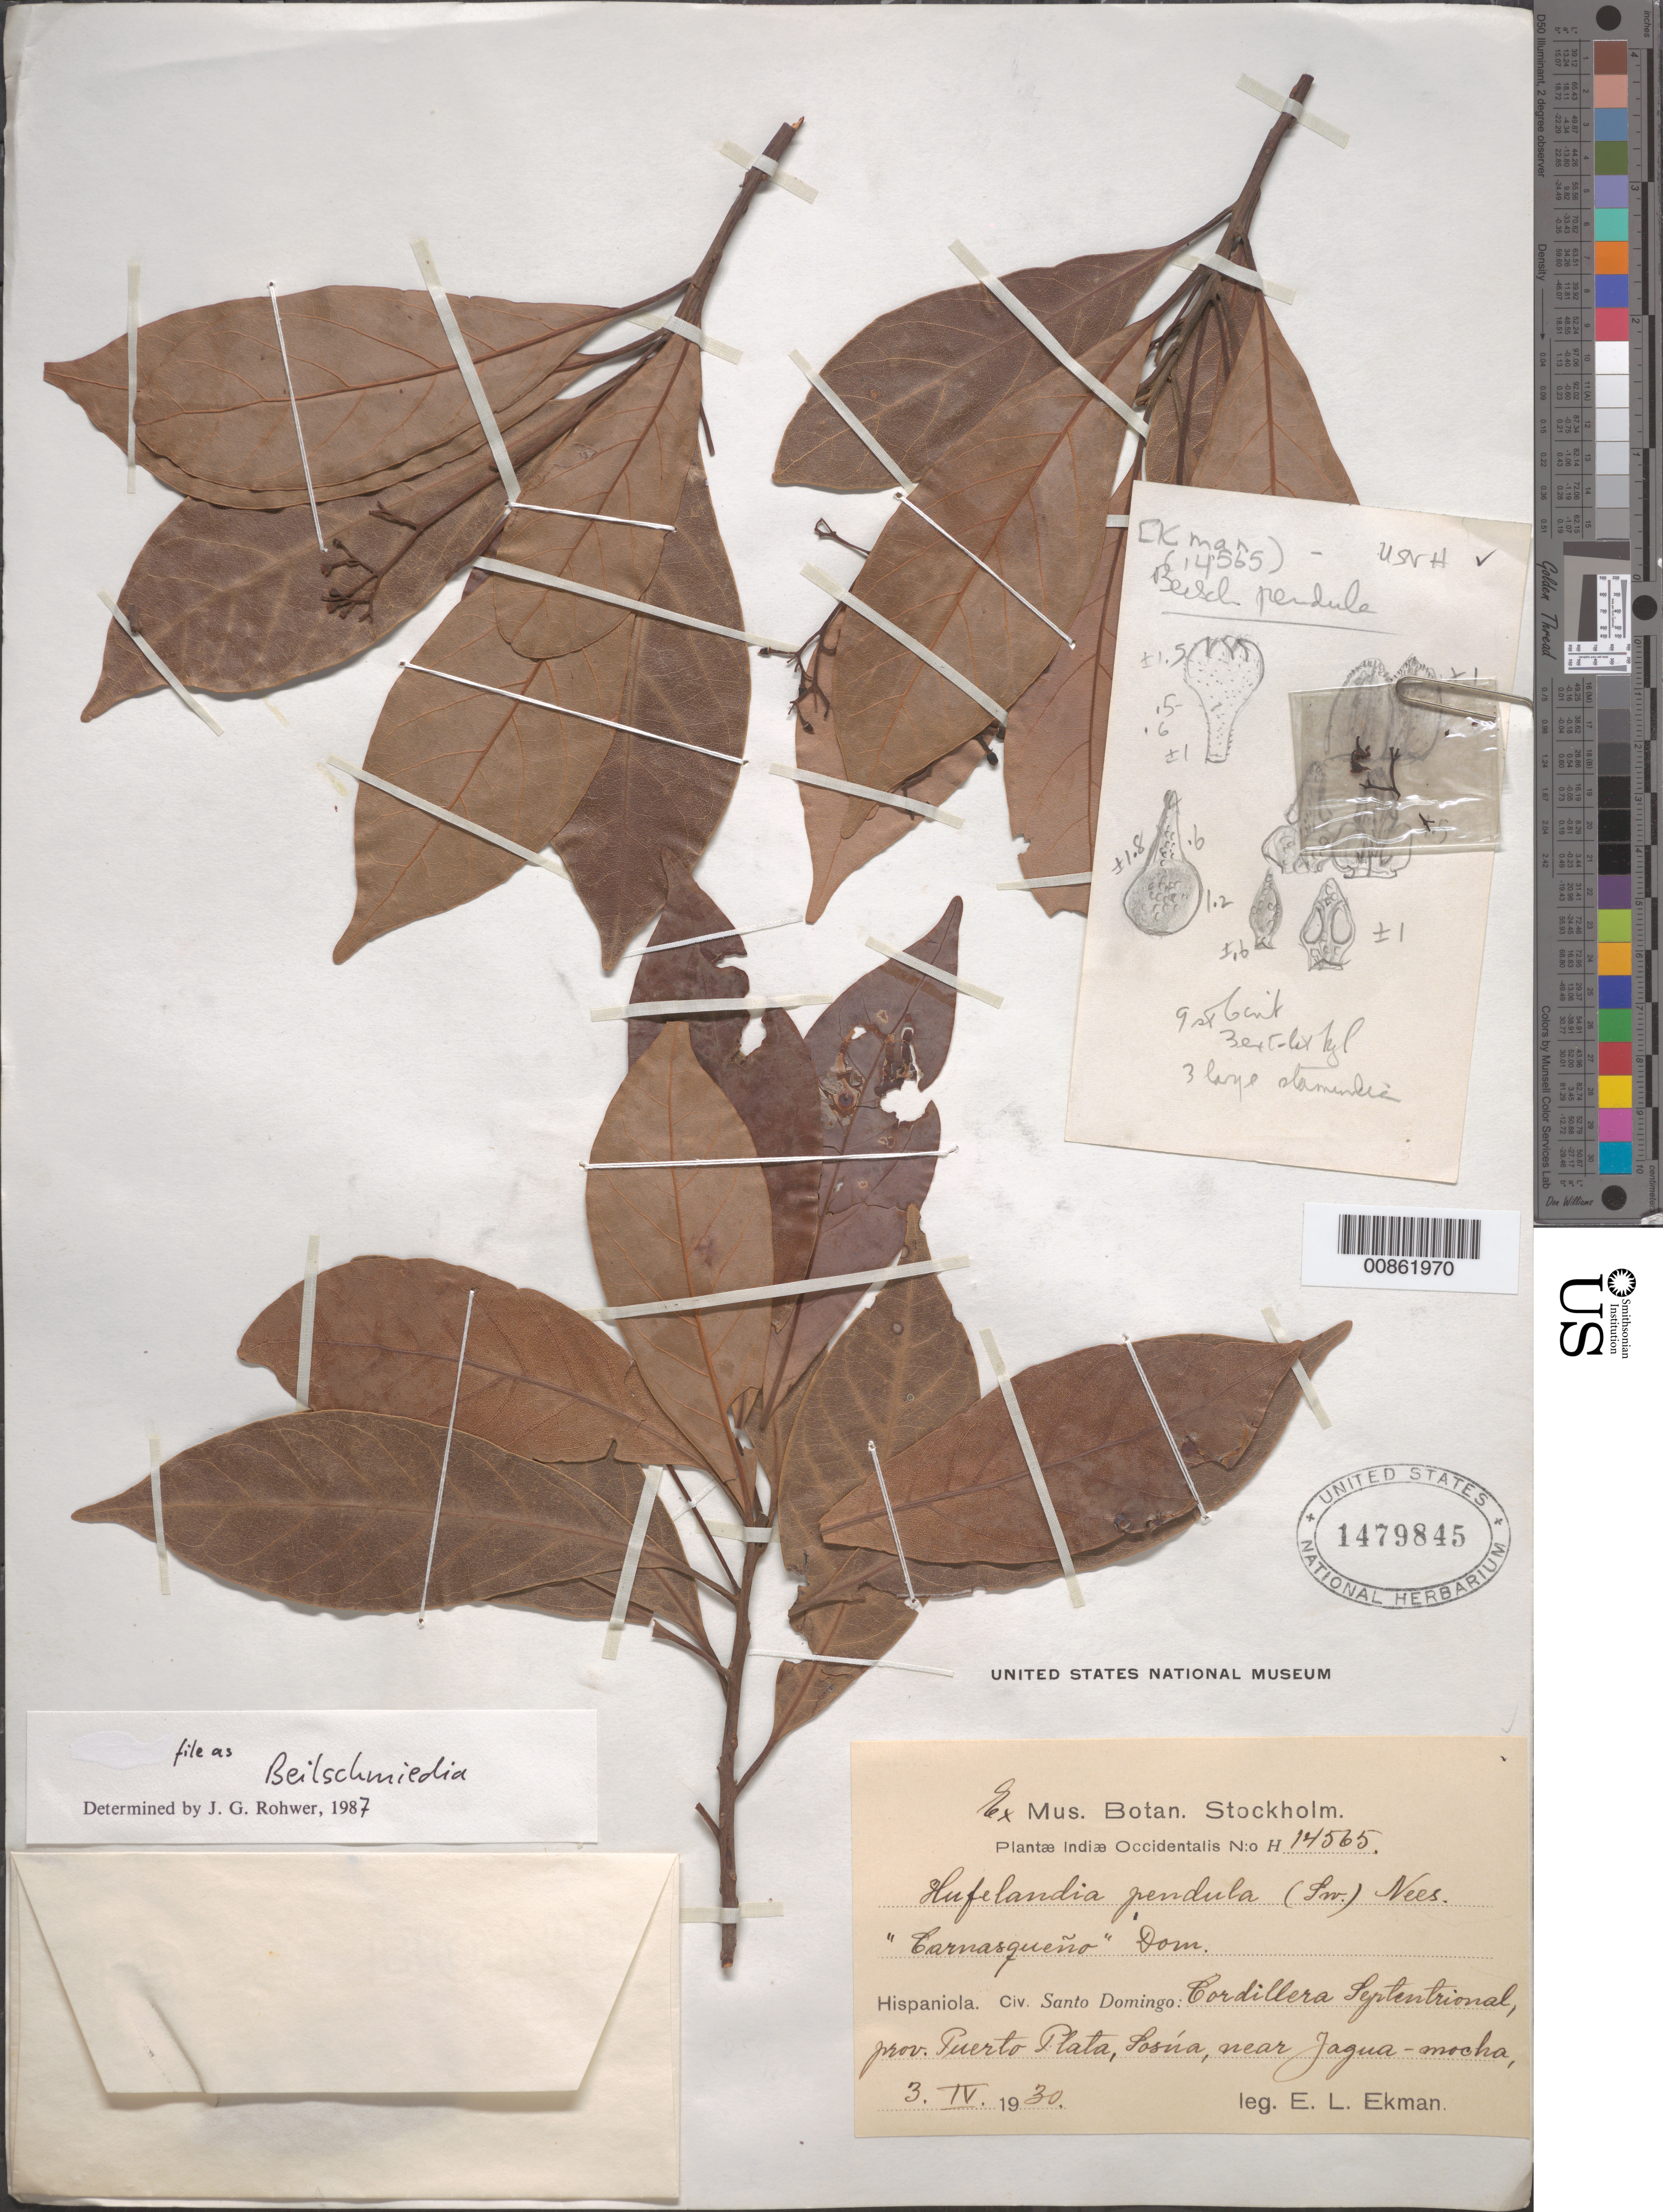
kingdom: Plantae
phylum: Tracheophyta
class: Magnoliopsida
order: Laurales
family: Lauraceae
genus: Beilschmiedia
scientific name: Beilschmiedia pendula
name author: (Sw.) Hemsl.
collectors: E. L. Ekman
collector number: H 14565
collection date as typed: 03 Apr 1930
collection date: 1930-04-03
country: Dominican Republic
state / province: Puerto Plata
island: Hispaniola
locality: Cordillera Septentrional, Sosúa, near Jagua-Mocha.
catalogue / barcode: US 1479845